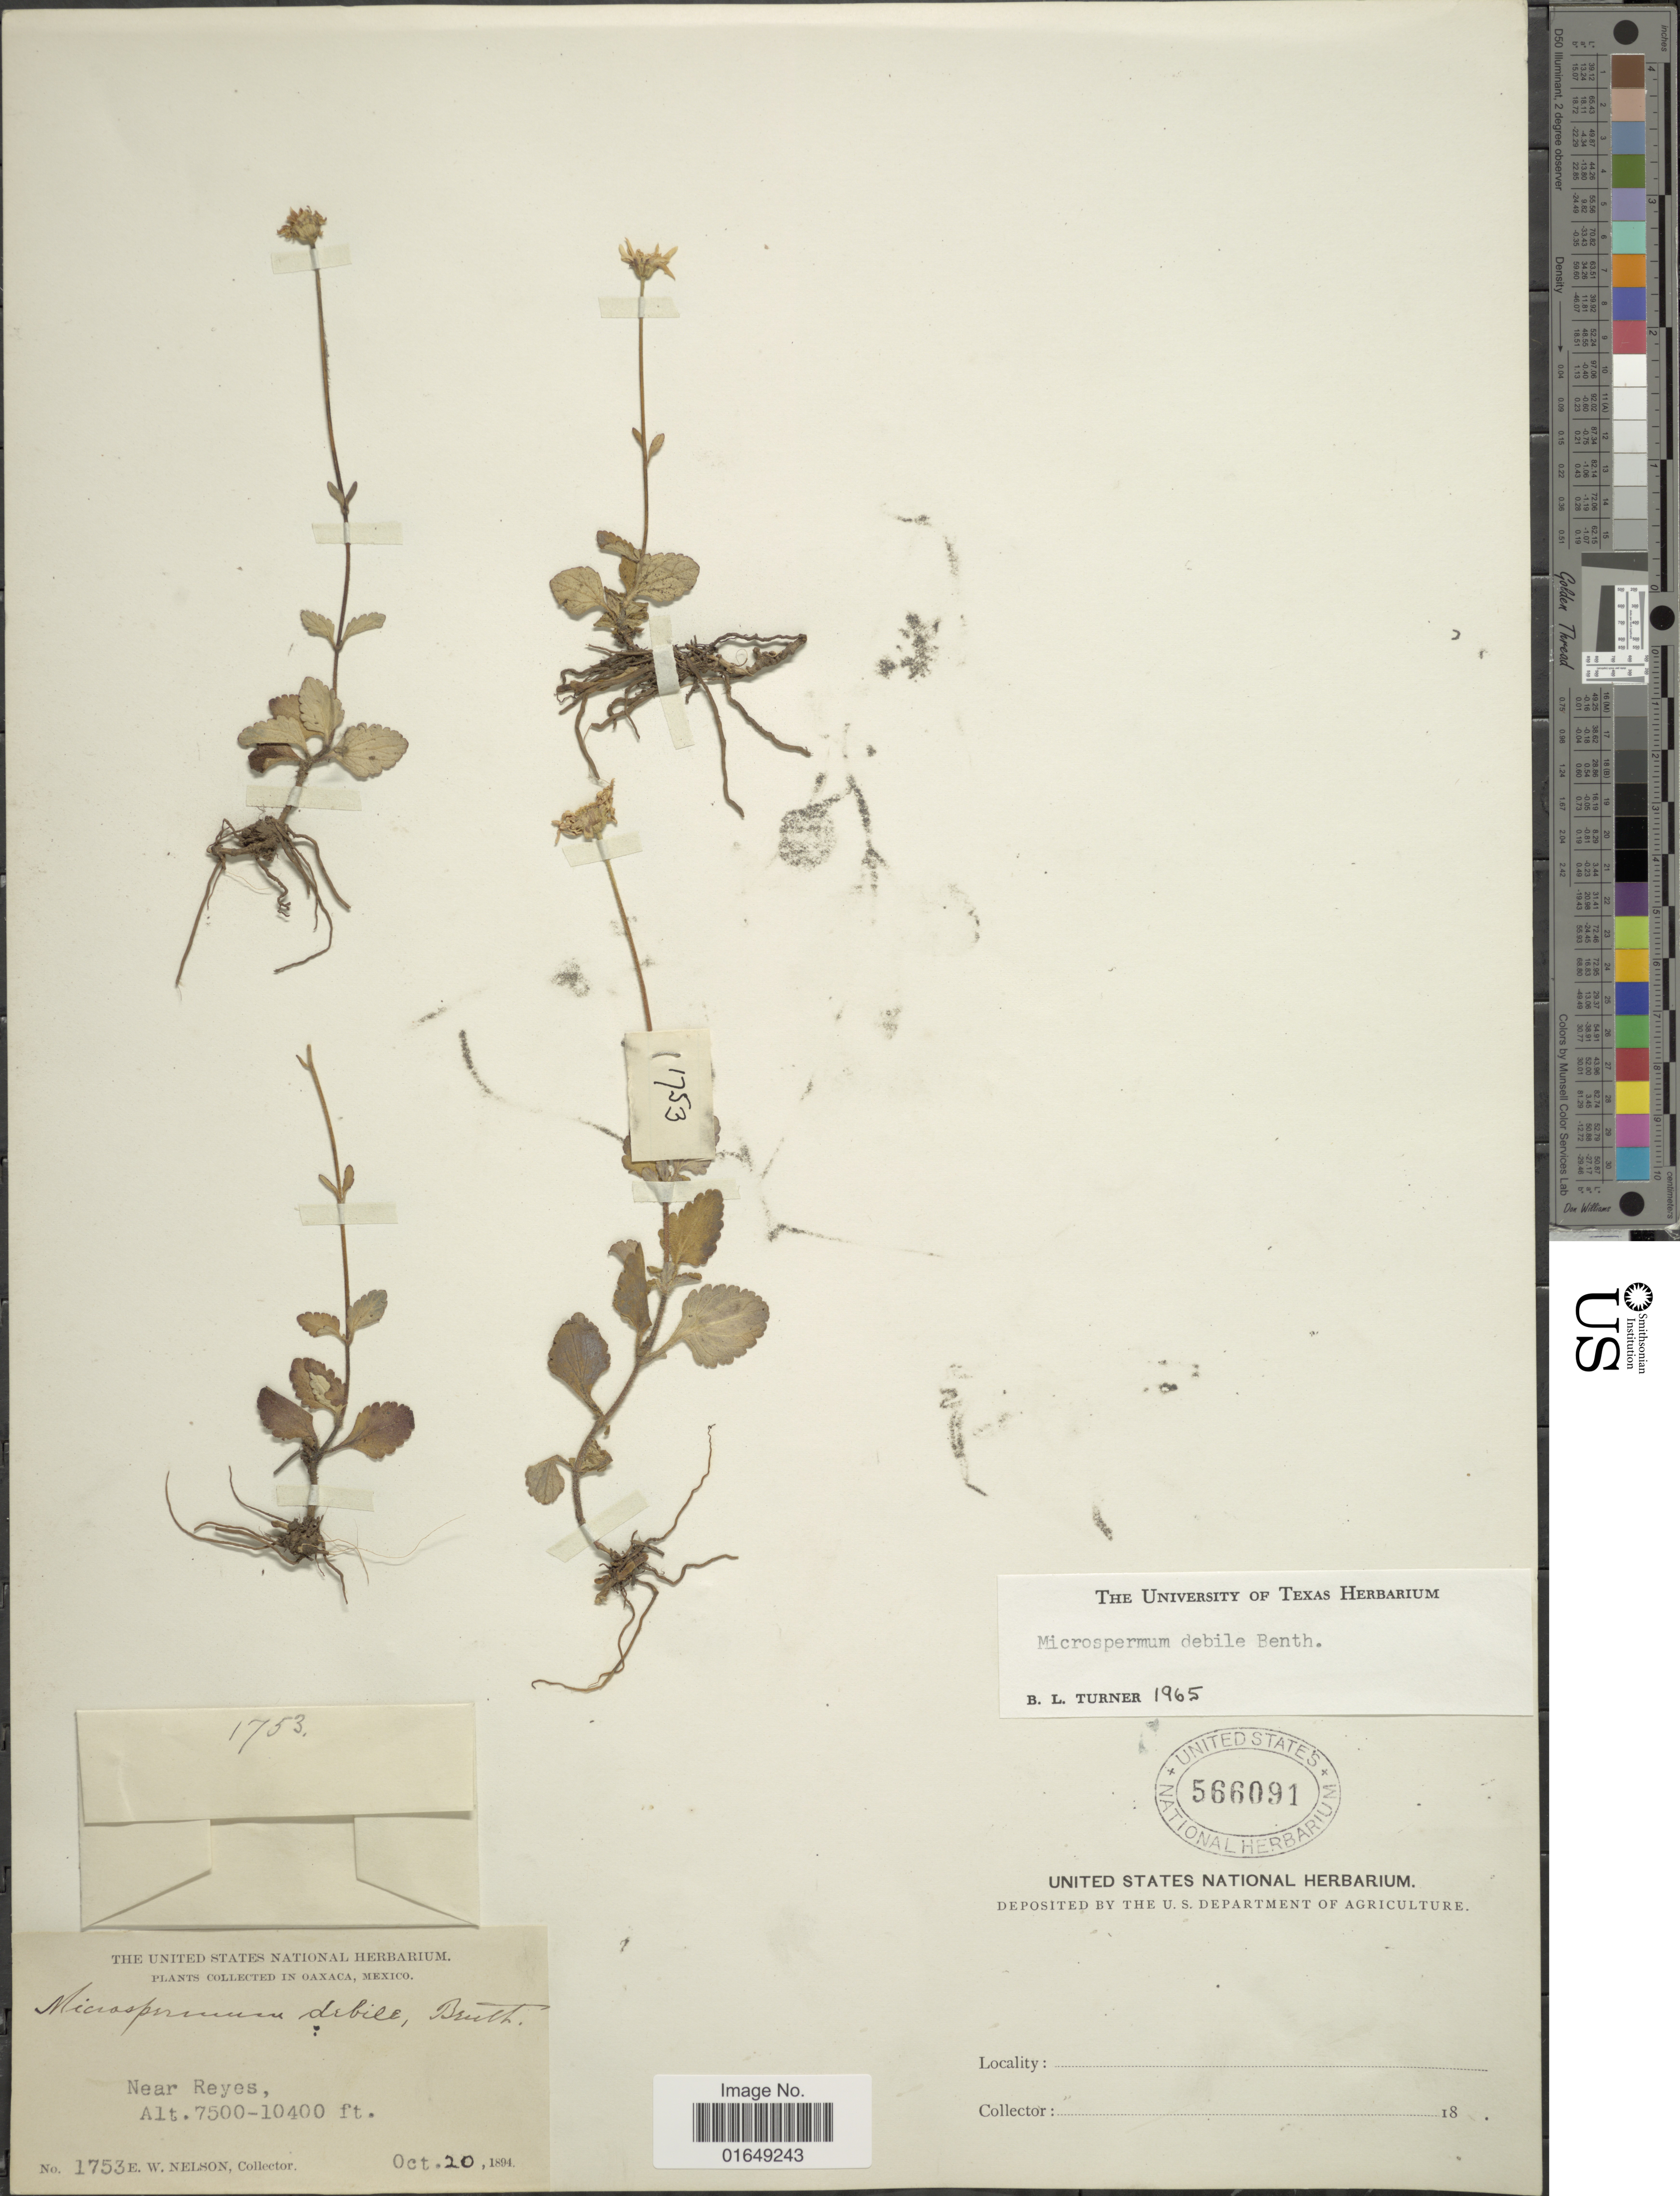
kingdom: Plantae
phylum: Tracheophyta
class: Magnoliopsida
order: Asterales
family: Asteraceae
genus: Microspermum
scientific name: Microspermum debile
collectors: E. W. Nelson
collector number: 1753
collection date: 1894-10-20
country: Mexico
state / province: Oaxaca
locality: Near Reyes.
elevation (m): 2286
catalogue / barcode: US 566091